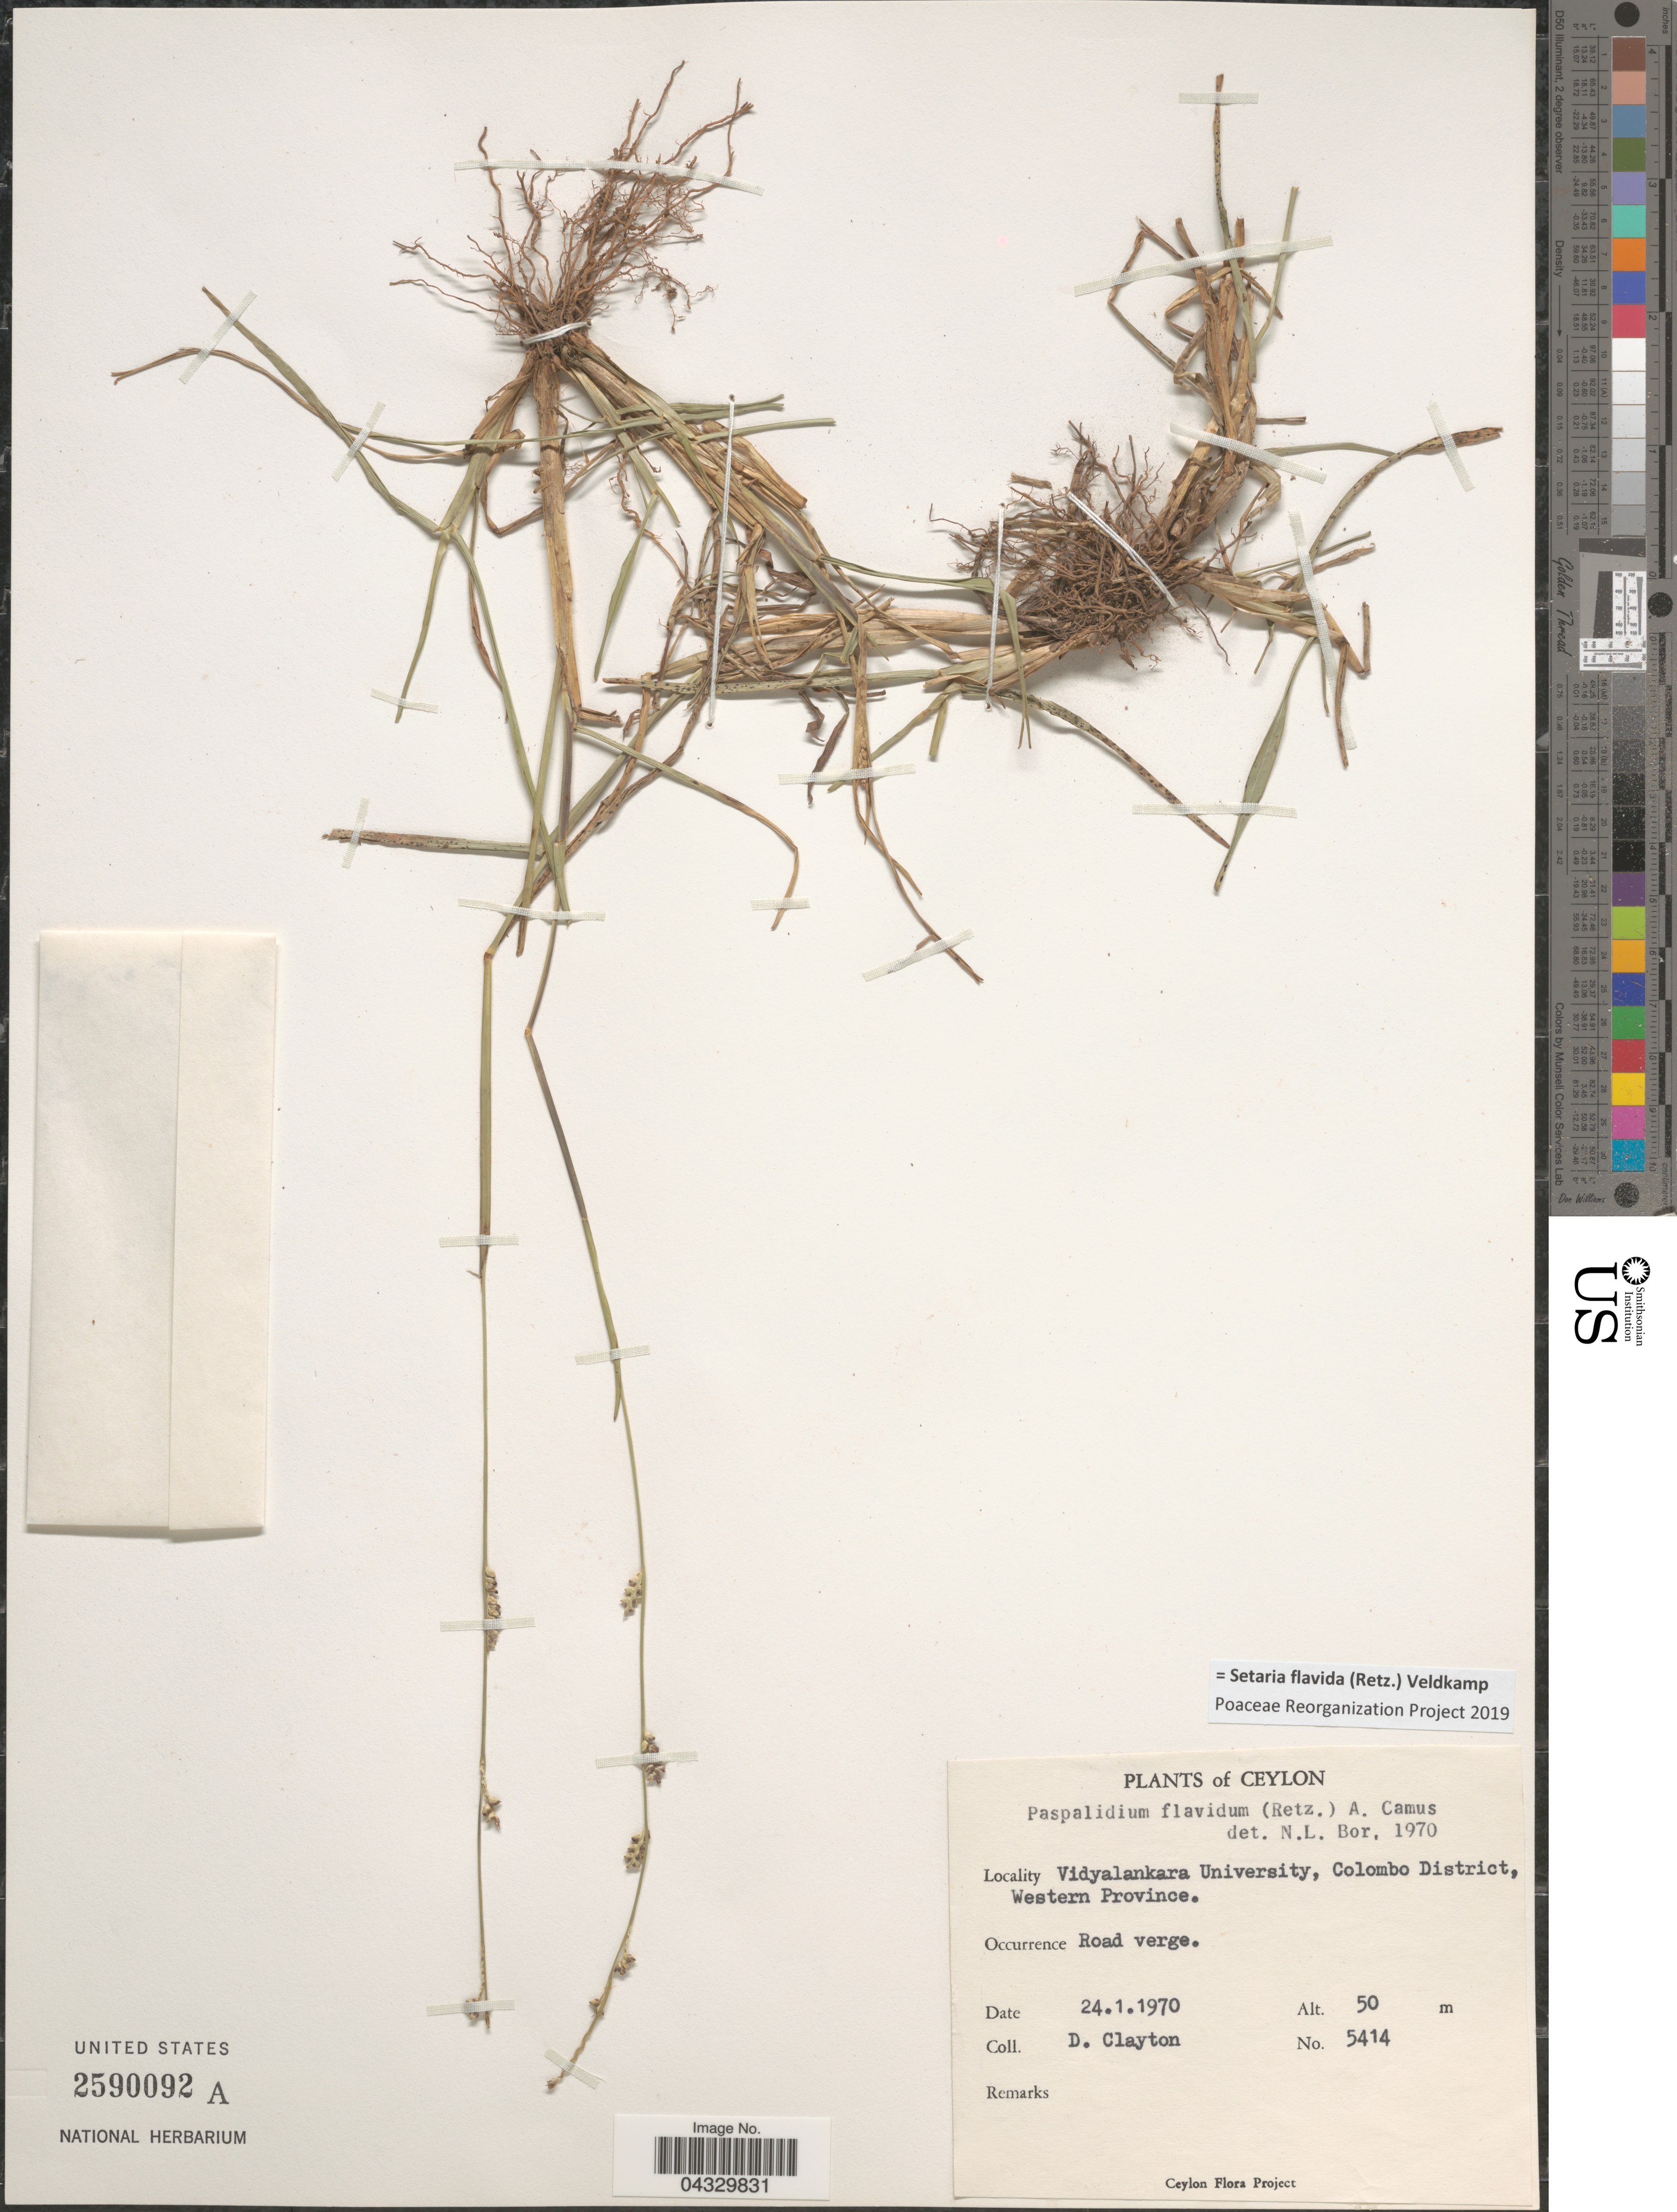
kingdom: Plantae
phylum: Tracheophyta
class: Liliopsida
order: Poales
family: Poaceae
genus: Setaria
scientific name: Setaria flavida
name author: (Retz.) Veldkamp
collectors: D. Clayton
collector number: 5414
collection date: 1970-01-24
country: Sri Lanka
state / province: Western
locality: Ceylon. Vidyalankara University, Colombo District.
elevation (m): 50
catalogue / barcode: US 2590092A